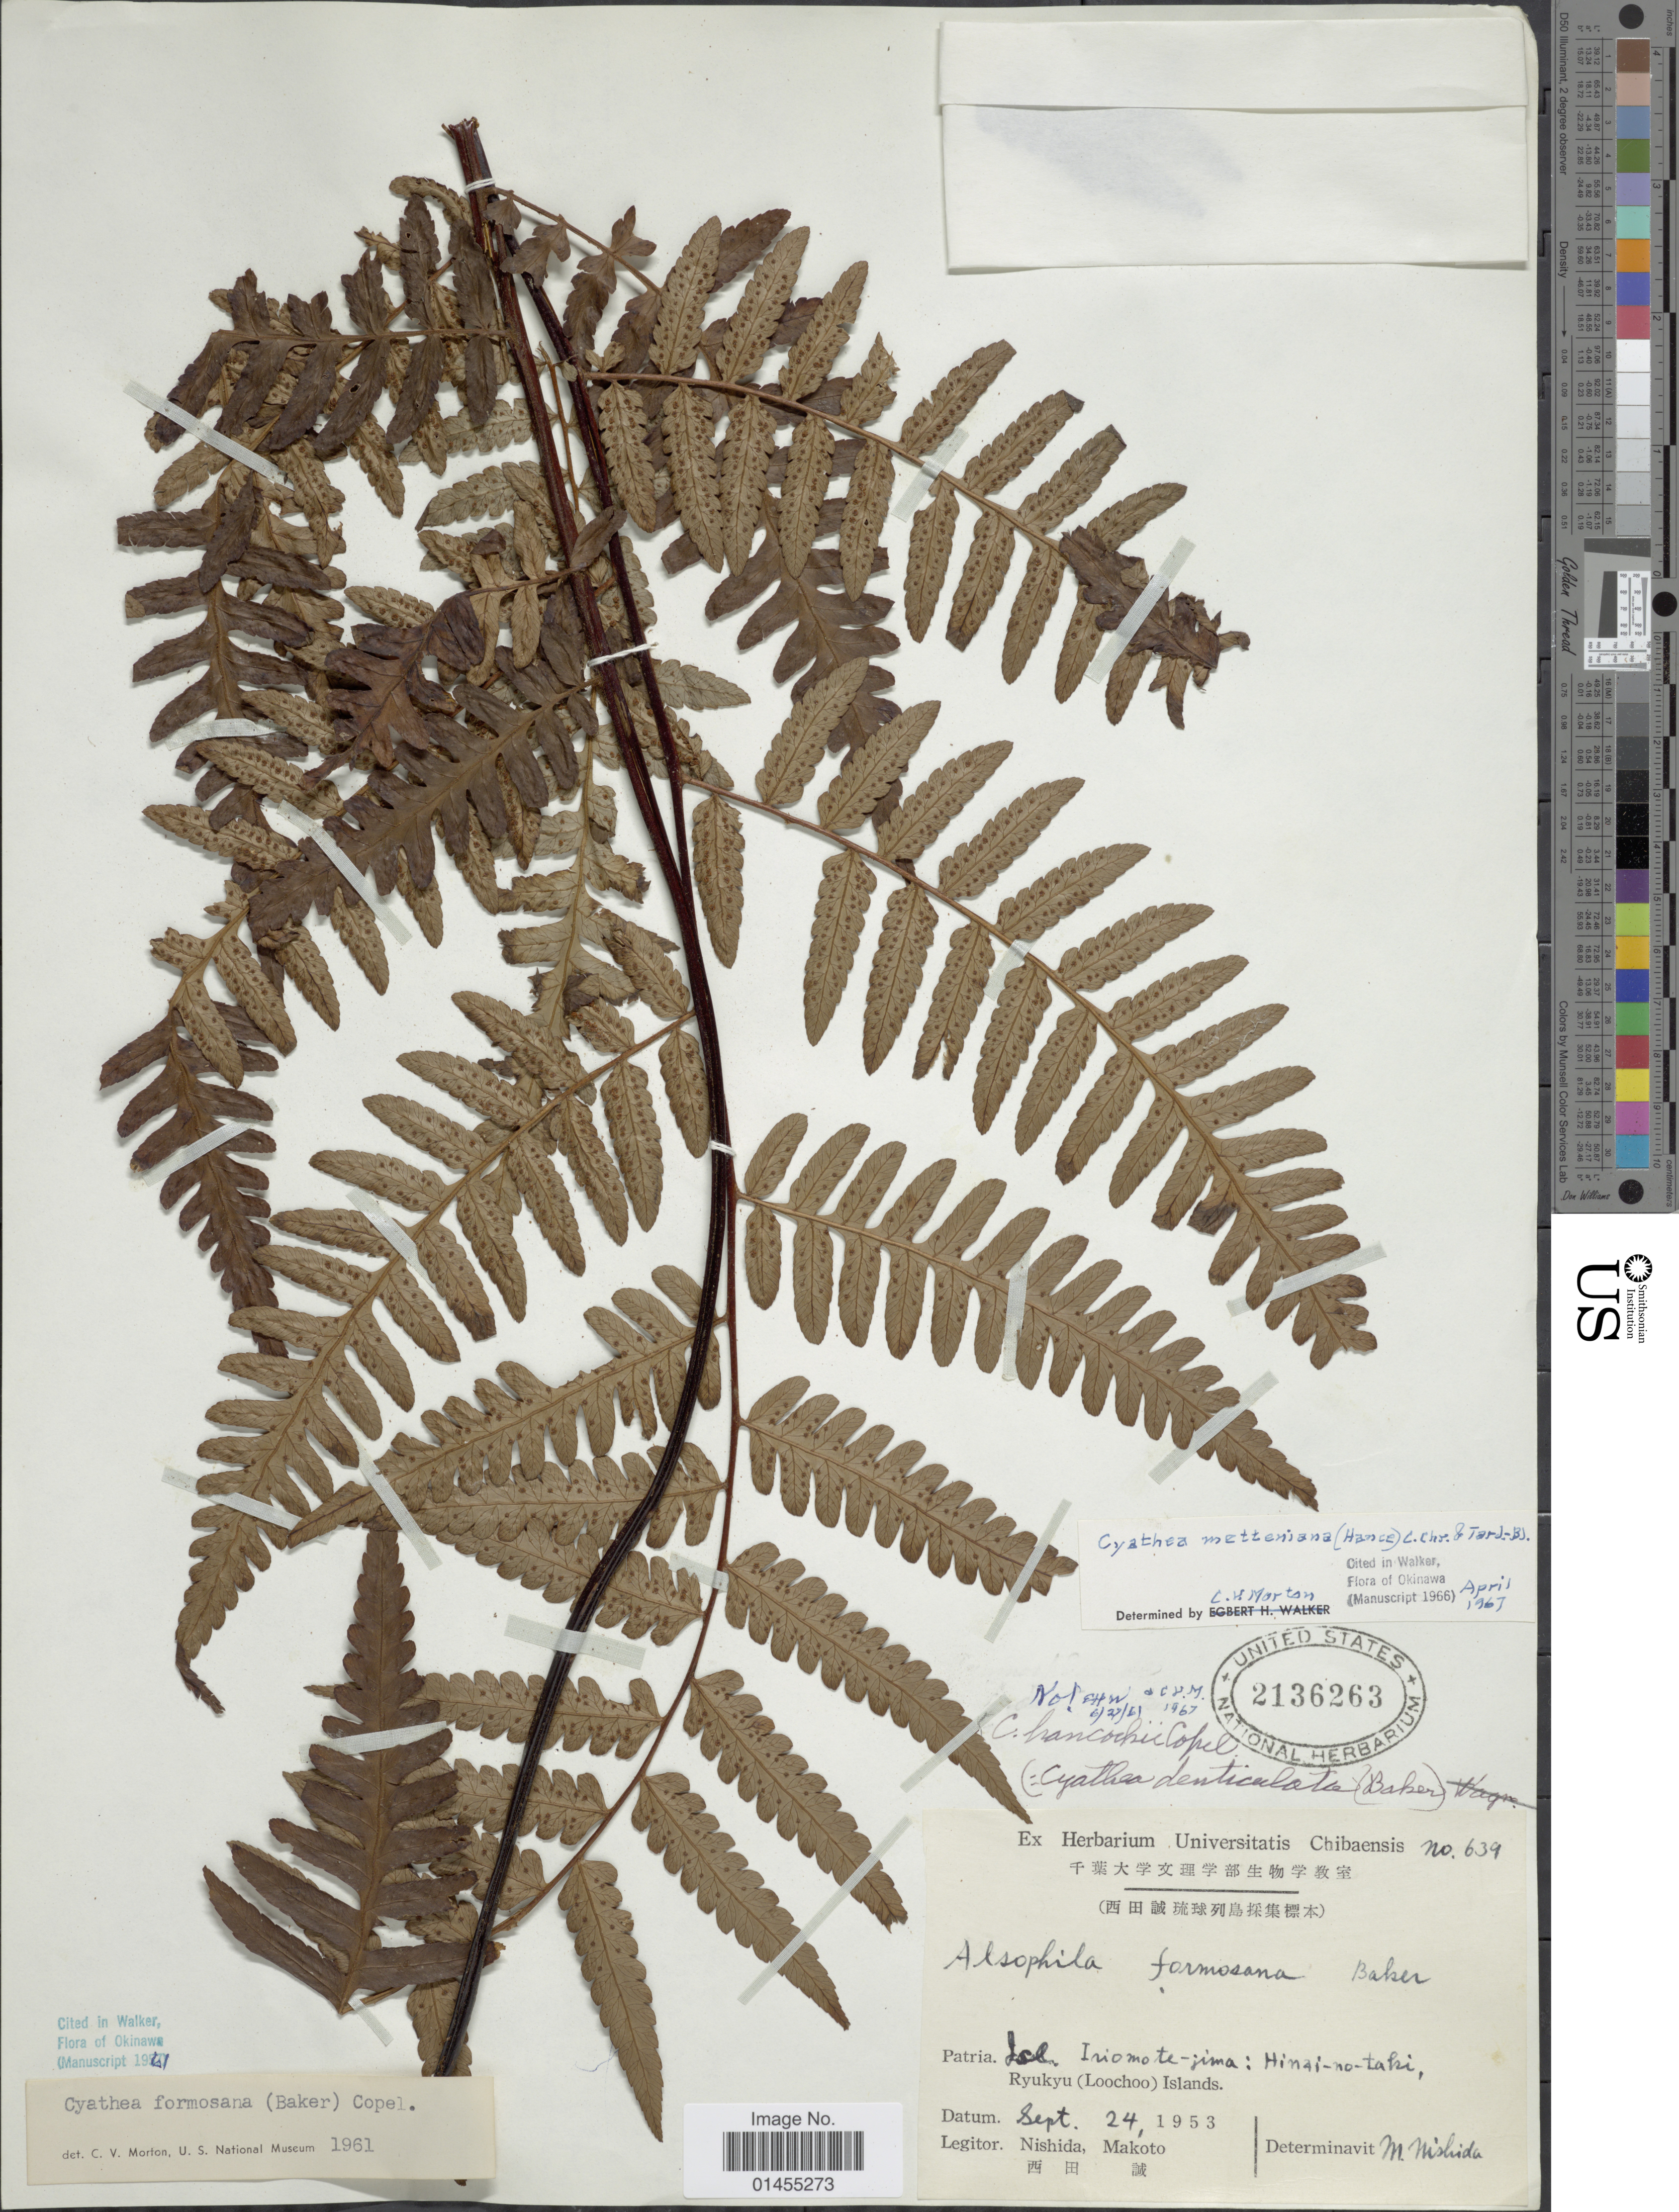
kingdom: Plantae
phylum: Tracheophyta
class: Polypodiopsida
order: Cyatheales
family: Cyatheaceae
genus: Alsophila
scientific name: Alsophila metteniana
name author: Hance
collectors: M. Nishida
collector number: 639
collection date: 1953-09-24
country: Japan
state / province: Okinawa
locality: Iriomote -jima: Hinai-no-tahi, Ryukyu (loochoo) Islands.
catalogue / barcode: US 2136263